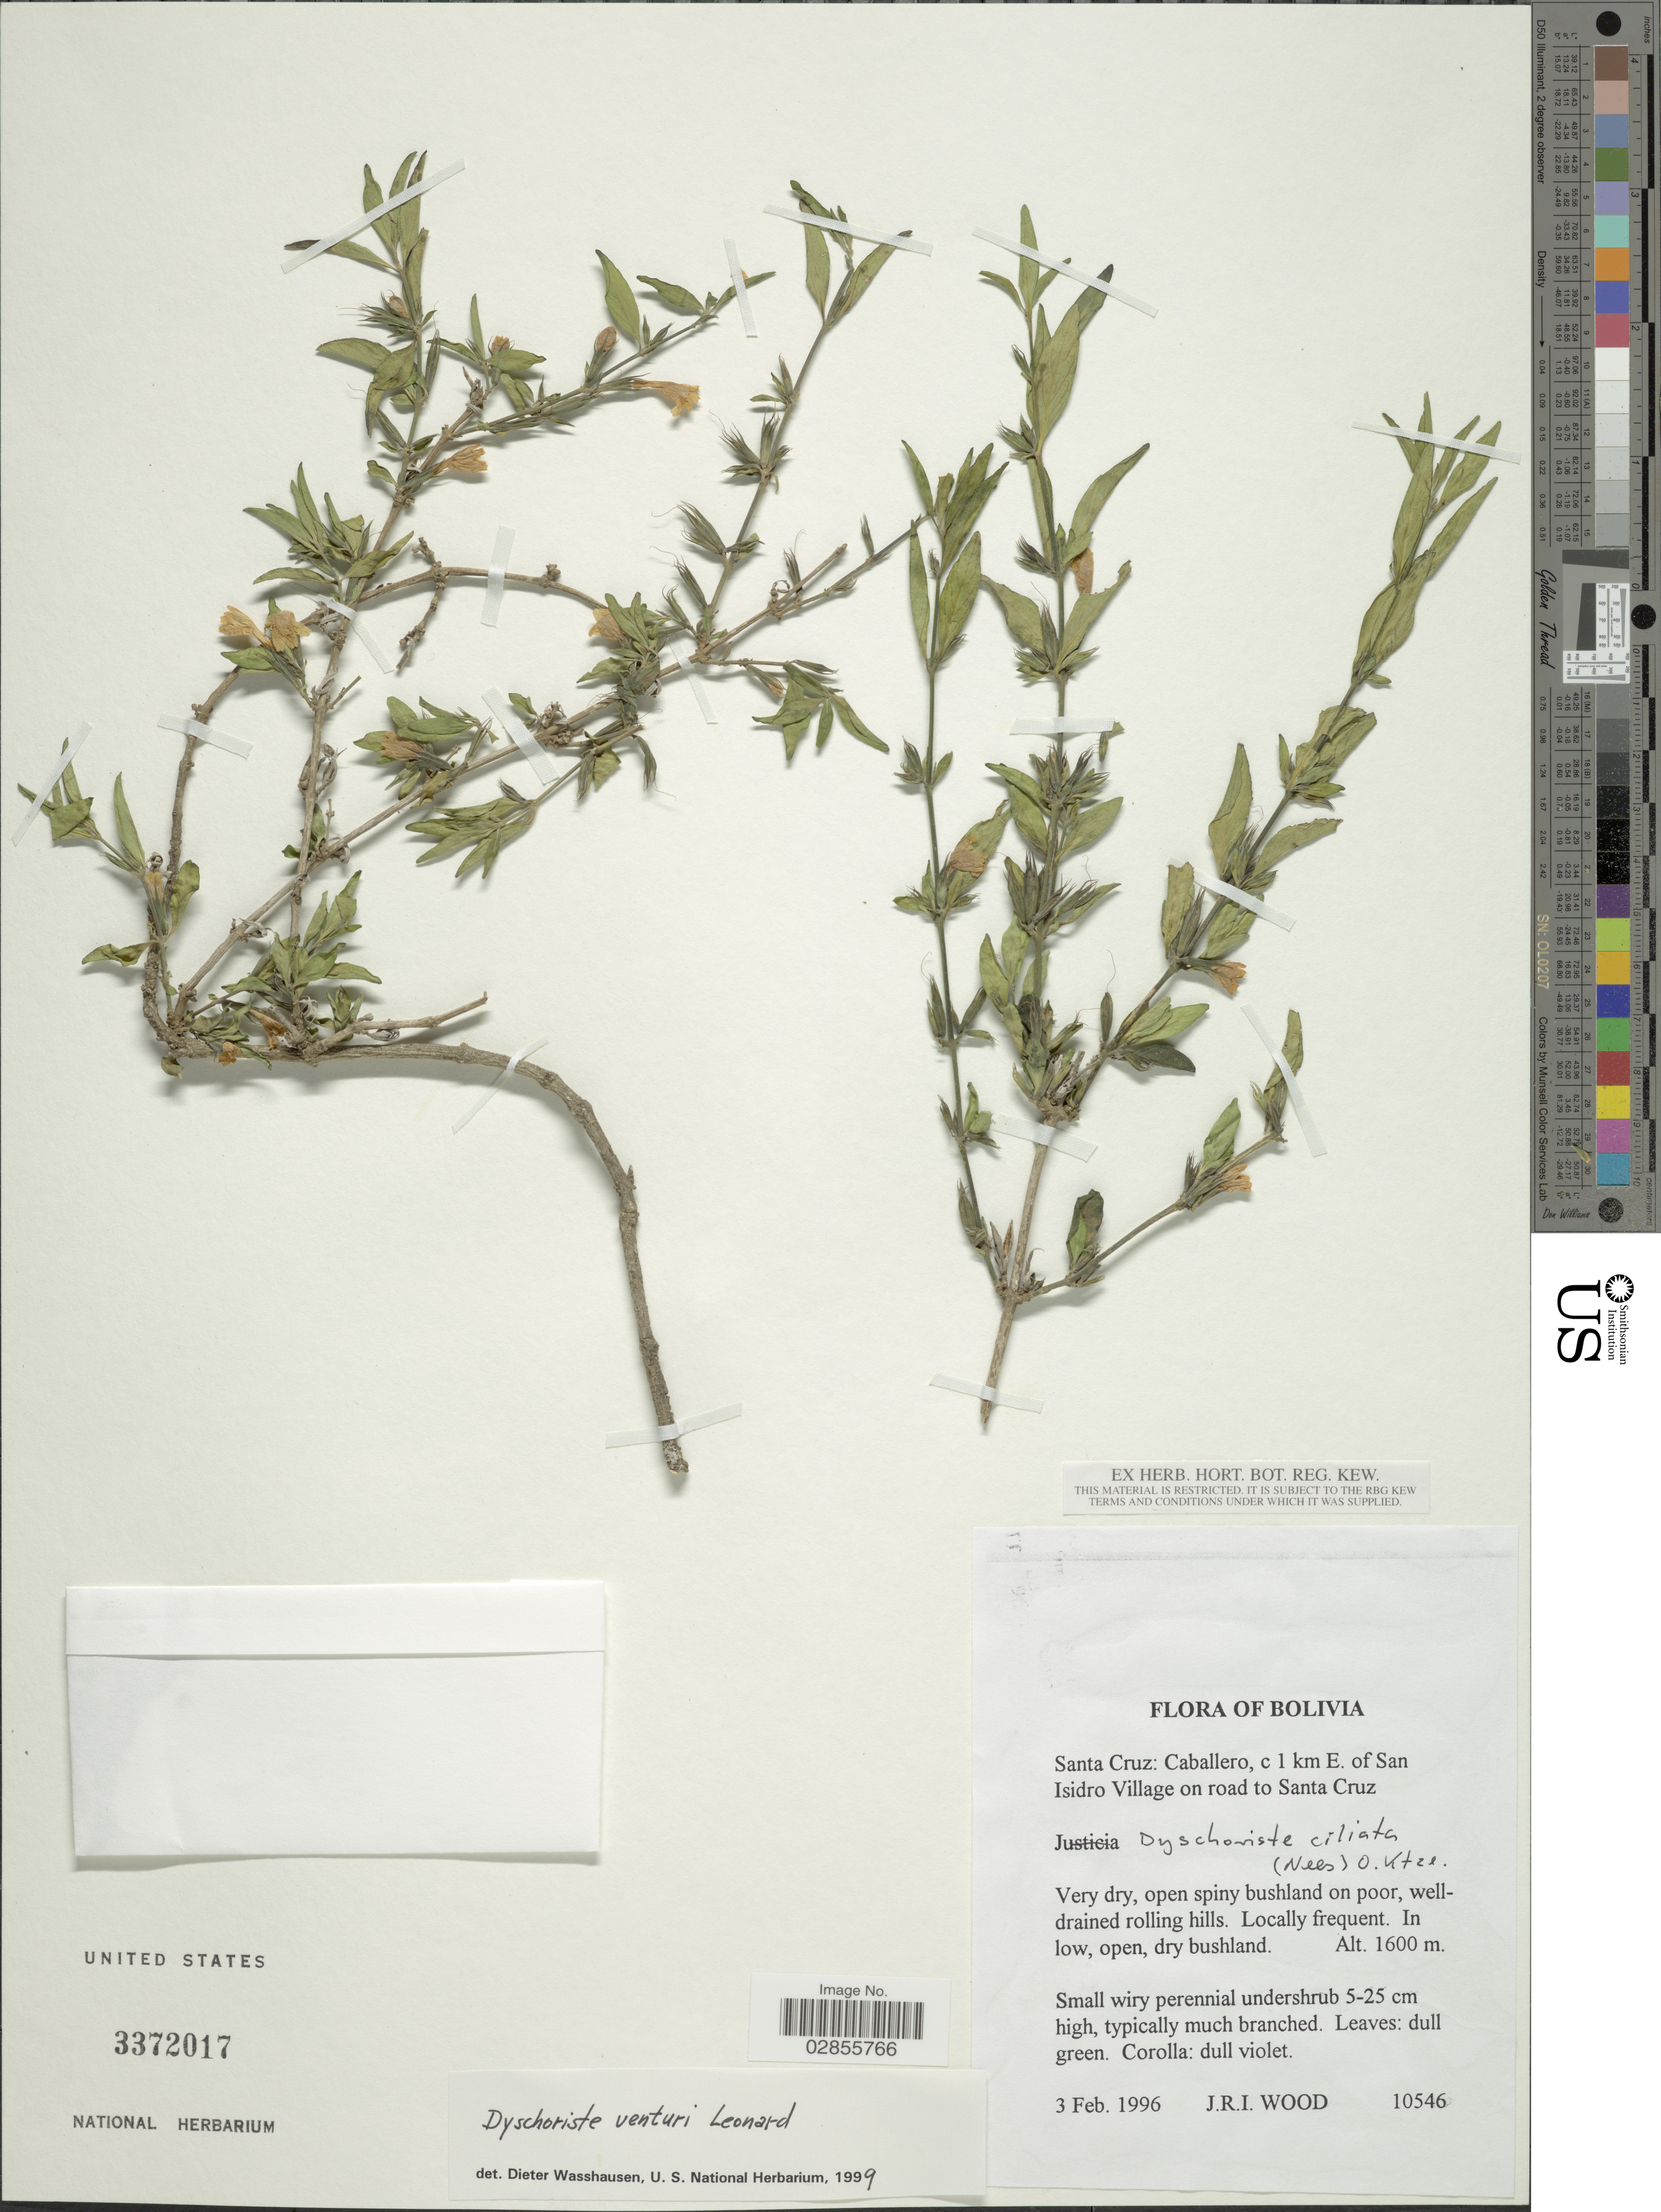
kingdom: Plantae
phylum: Tracheophyta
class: Magnoliopsida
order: Lamiales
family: Acanthaceae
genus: Dyschoriste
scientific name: Dyschoriste venturii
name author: Leonard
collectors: J. R. I. Wood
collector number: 10546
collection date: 1996-02-03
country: Bolivia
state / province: Santa Cruz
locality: Caballero, c 1 km E. of San Isidro Village on road to Santa Cruz.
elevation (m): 1600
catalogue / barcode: US 3372017